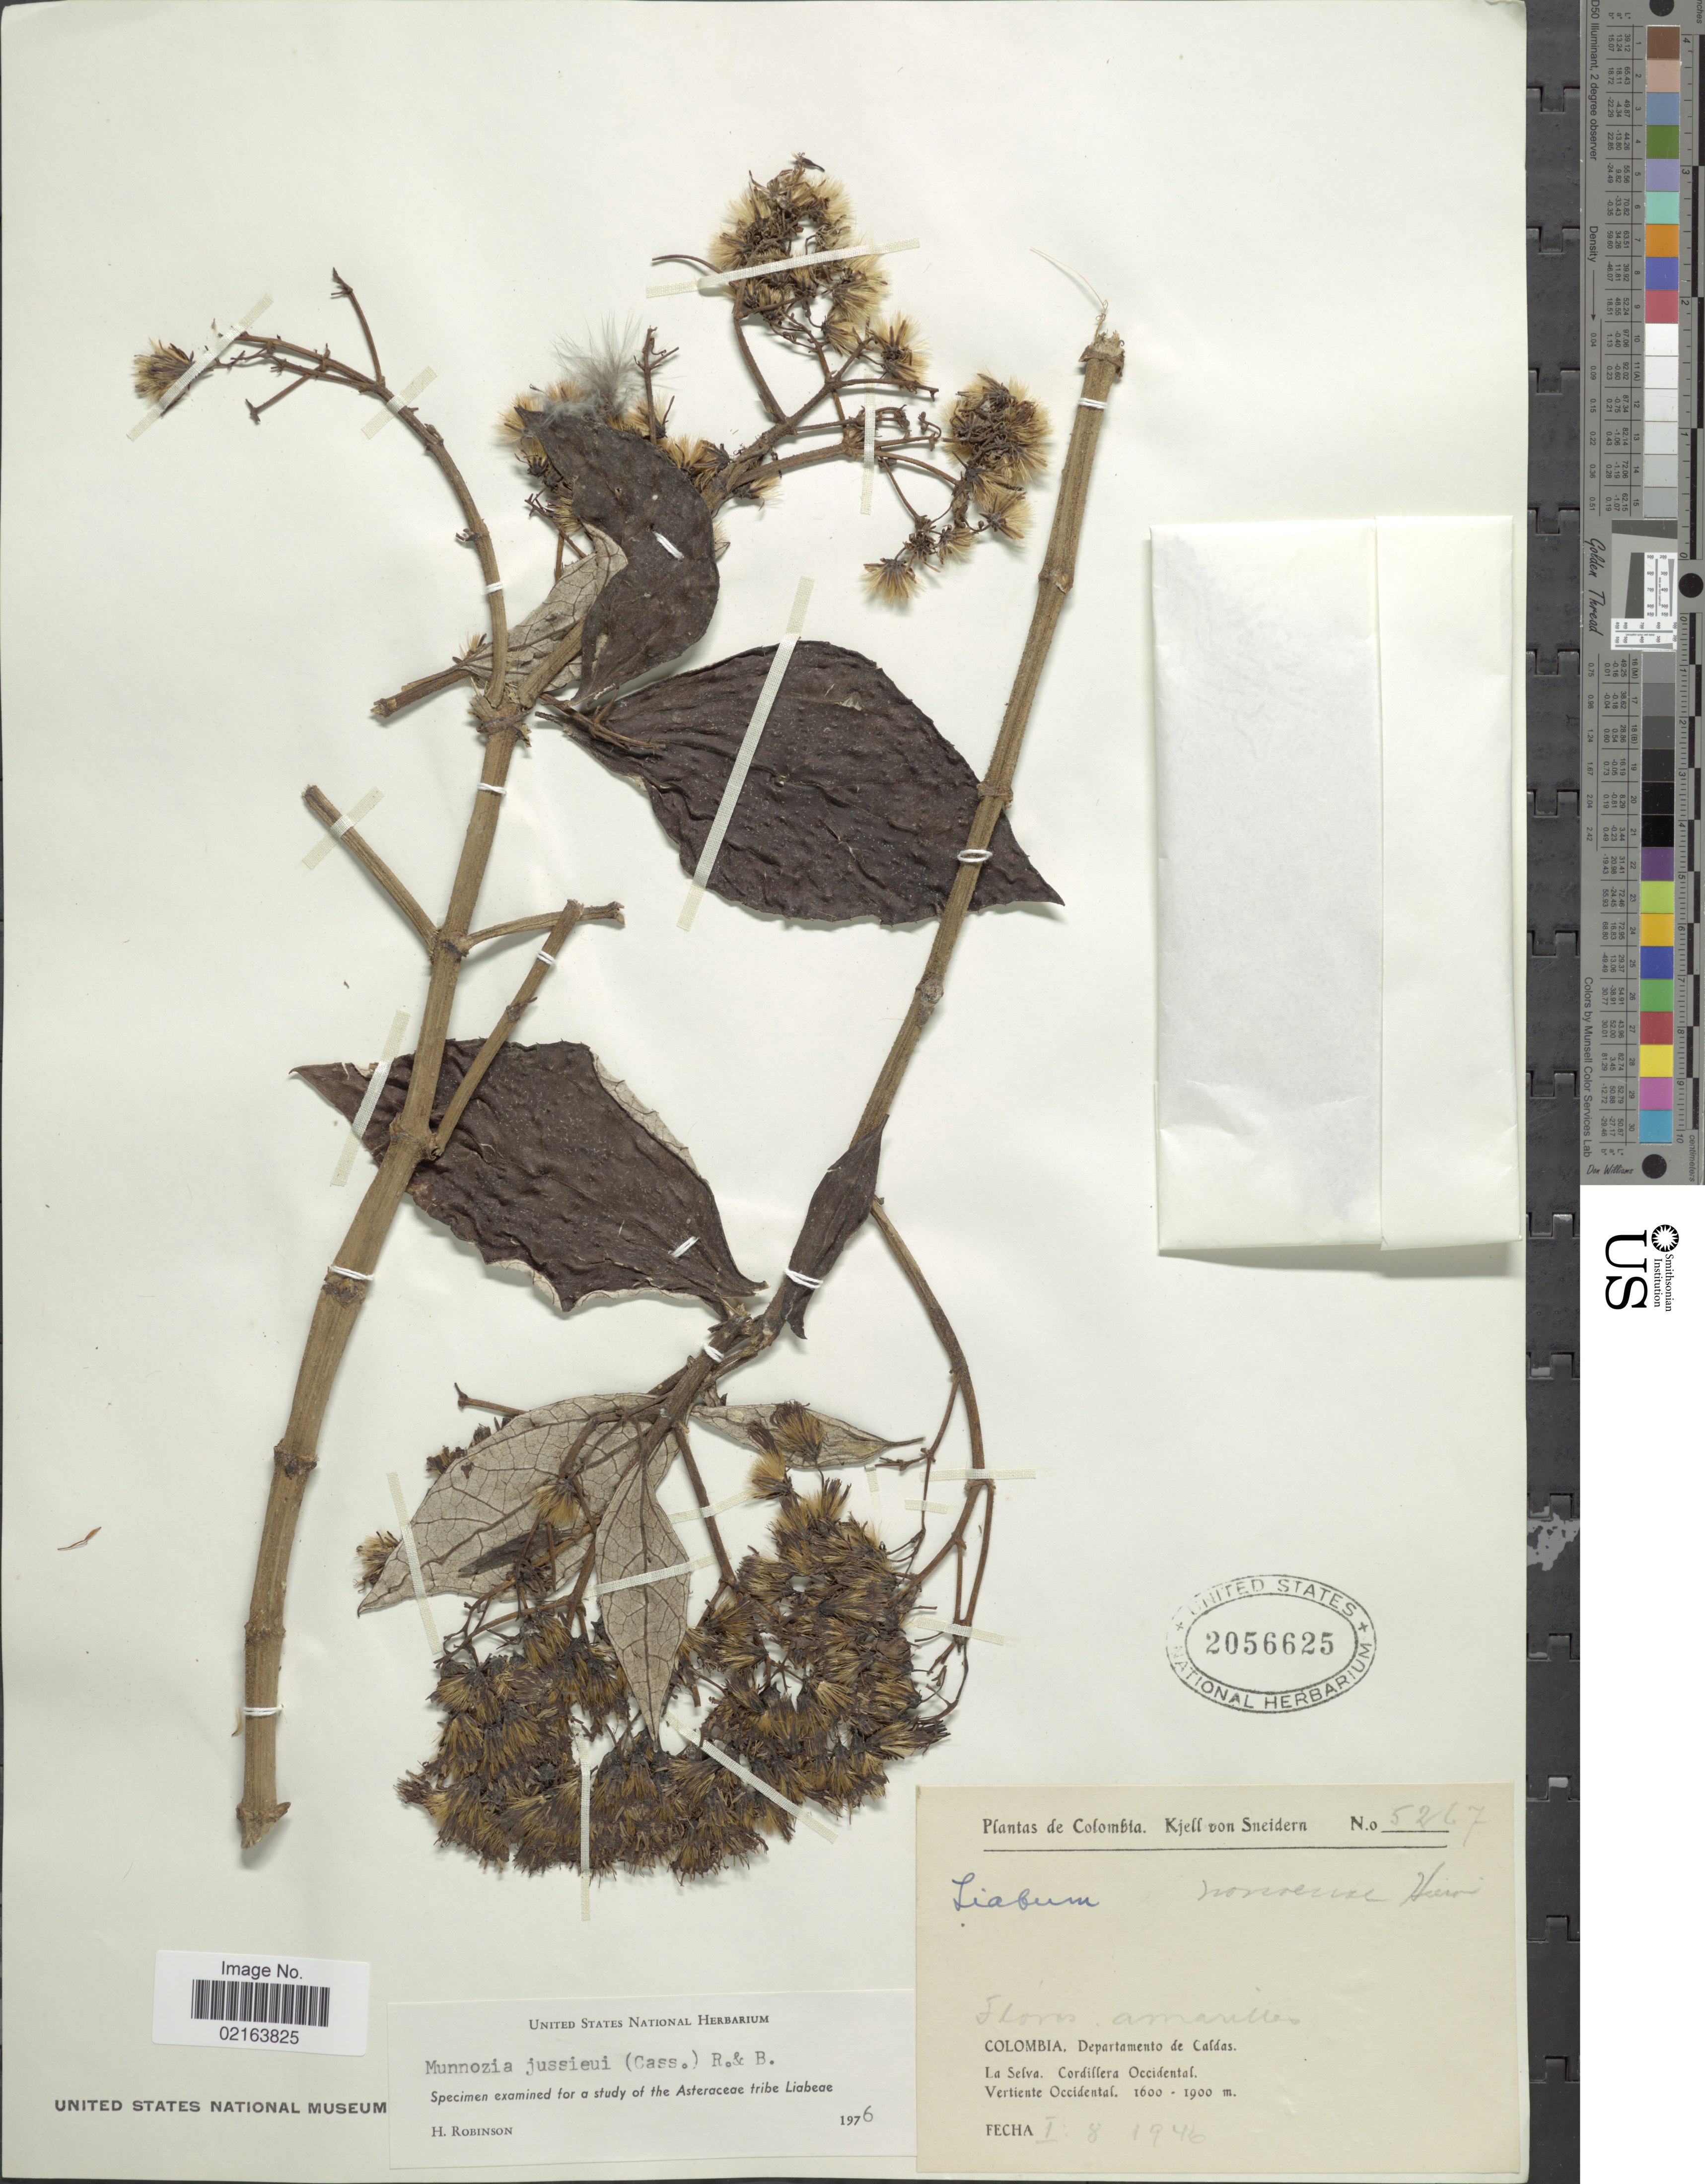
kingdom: Plantae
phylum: Tracheophyta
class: Magnoliopsida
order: Asterales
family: Asteraceae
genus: Munnozia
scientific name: Munnozia jussieui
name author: (Cass.) H. Rob. & Brettell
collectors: K. von Sneidern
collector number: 5267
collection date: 1946-01-08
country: Colombia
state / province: Caldas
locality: Departamento de Caldas, La Selva, Cordillera Occidental, Vertiente Occidental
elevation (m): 1600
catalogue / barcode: US 2056625